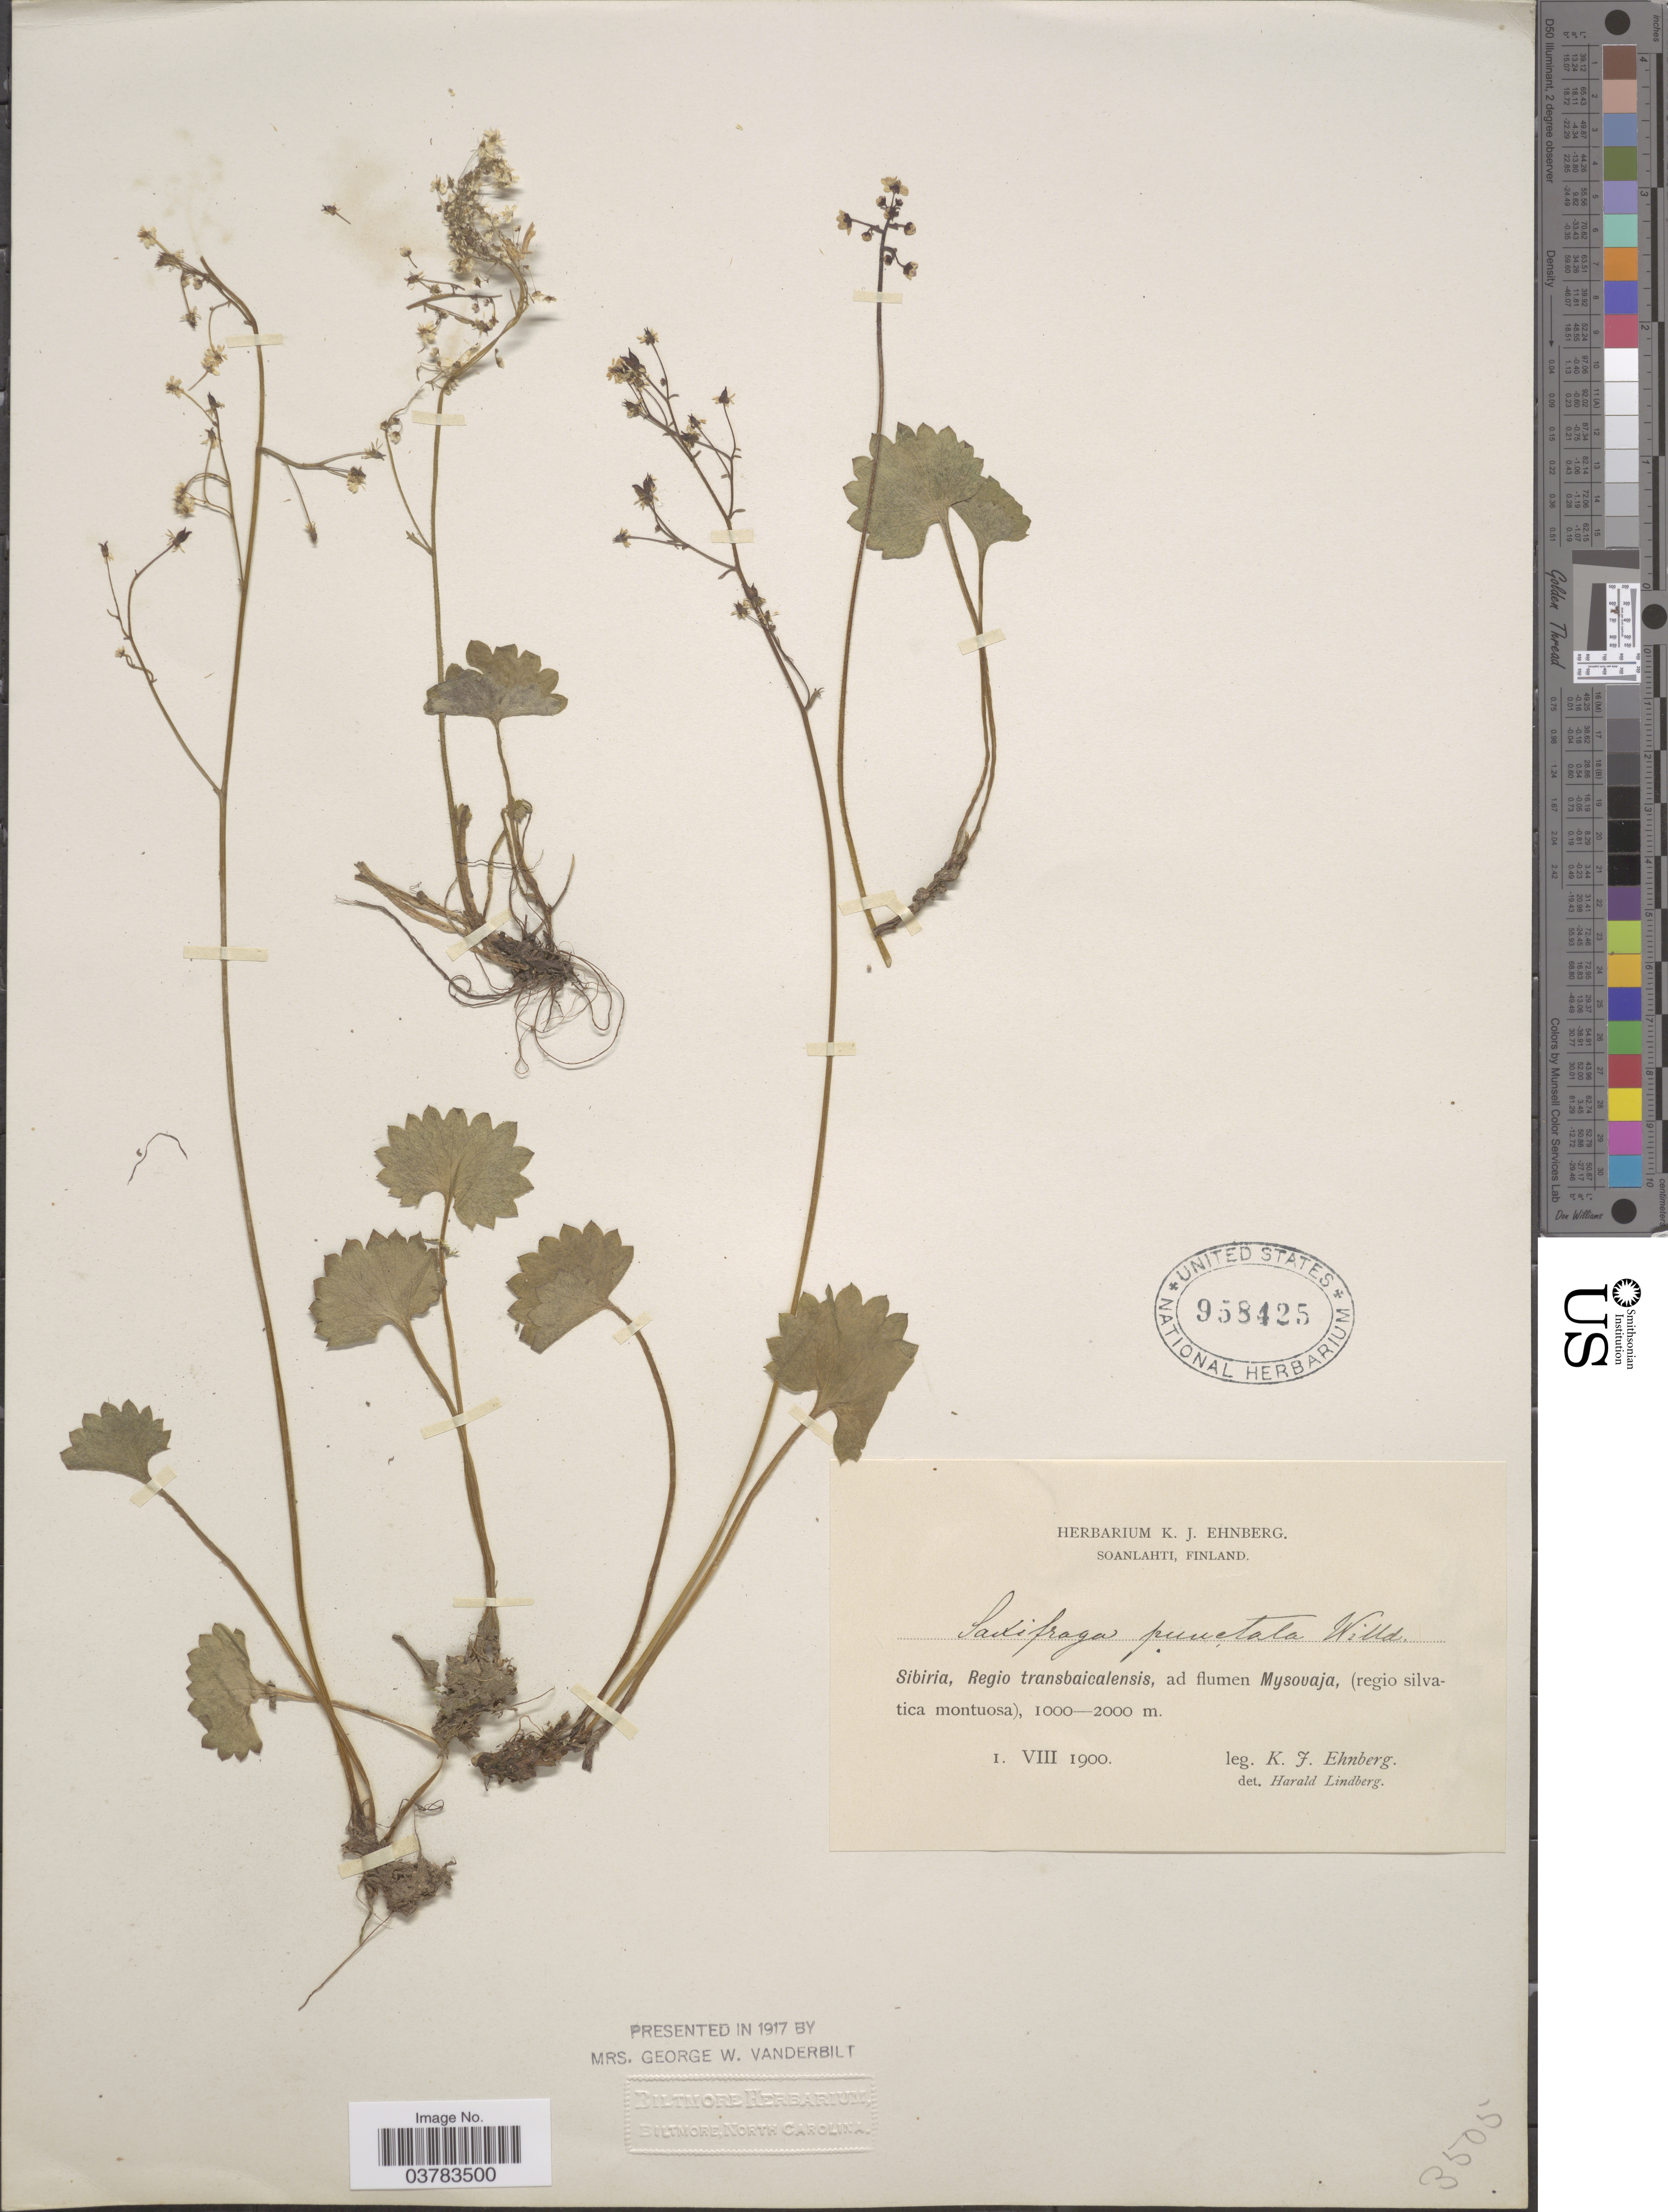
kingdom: Plantae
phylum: Tracheophyta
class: Magnoliopsida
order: Saxifragales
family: Saxifragaceae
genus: Micranthes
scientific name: Micranthes punctata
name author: (L.) Losinsk.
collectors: K. Ehnberg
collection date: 1900-08-01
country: Russian Federation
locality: Sibiria, Regio transbaicalensis, ad flumen Mysovaja, (regio silvatica montuosa).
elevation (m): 1000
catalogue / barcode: US 958425